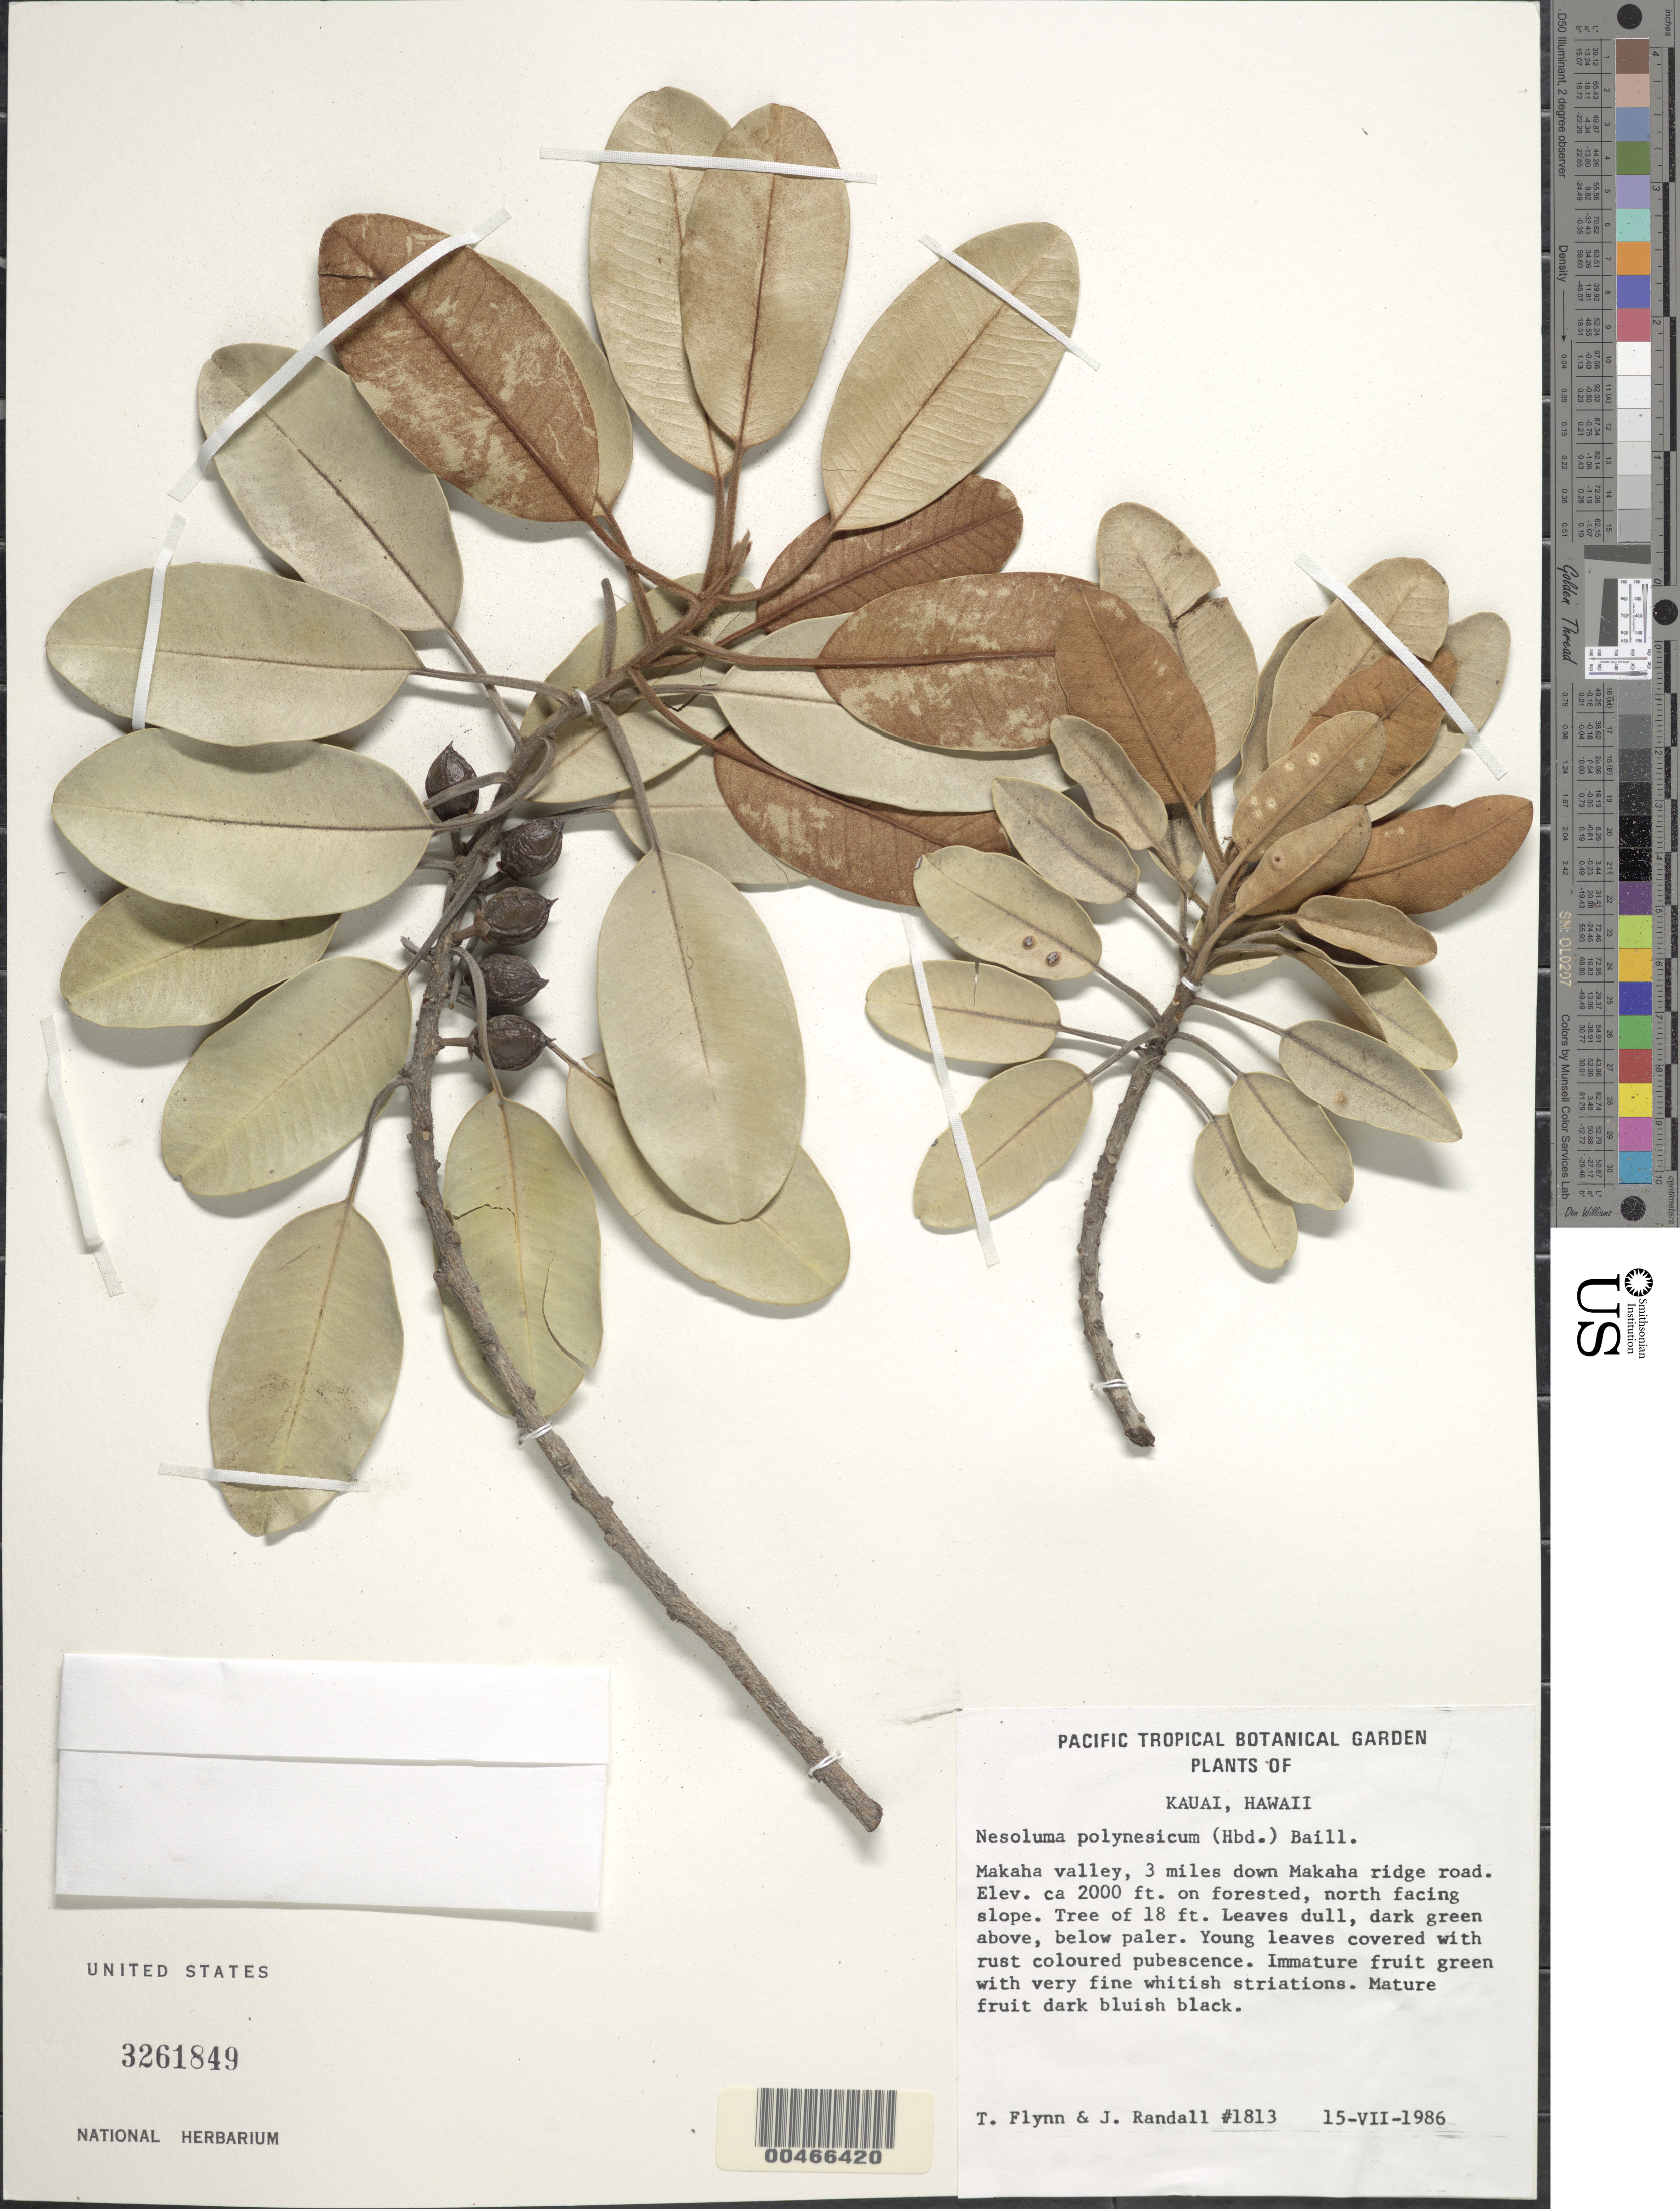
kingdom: Plantae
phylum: Tracheophyta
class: Magnoliopsida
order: Ericales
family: Sapotaceae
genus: Sideroxylon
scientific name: Sideroxylon polynesicum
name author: (Hillebr.) Smedmark & Anderb.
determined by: Wagner, W. L., (BOT), Smithsonian Institution - National Museum of Natural History (UNITED STATES)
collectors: T. W. Flynn & J. Randall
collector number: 1813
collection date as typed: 15 Jul 1986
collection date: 1986-07-15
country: United States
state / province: Hawaii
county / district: Kauai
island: Kaua'i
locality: Makaha valley, 3 mi down Makaha Ridge Rd.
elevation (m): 610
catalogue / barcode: US 3261849